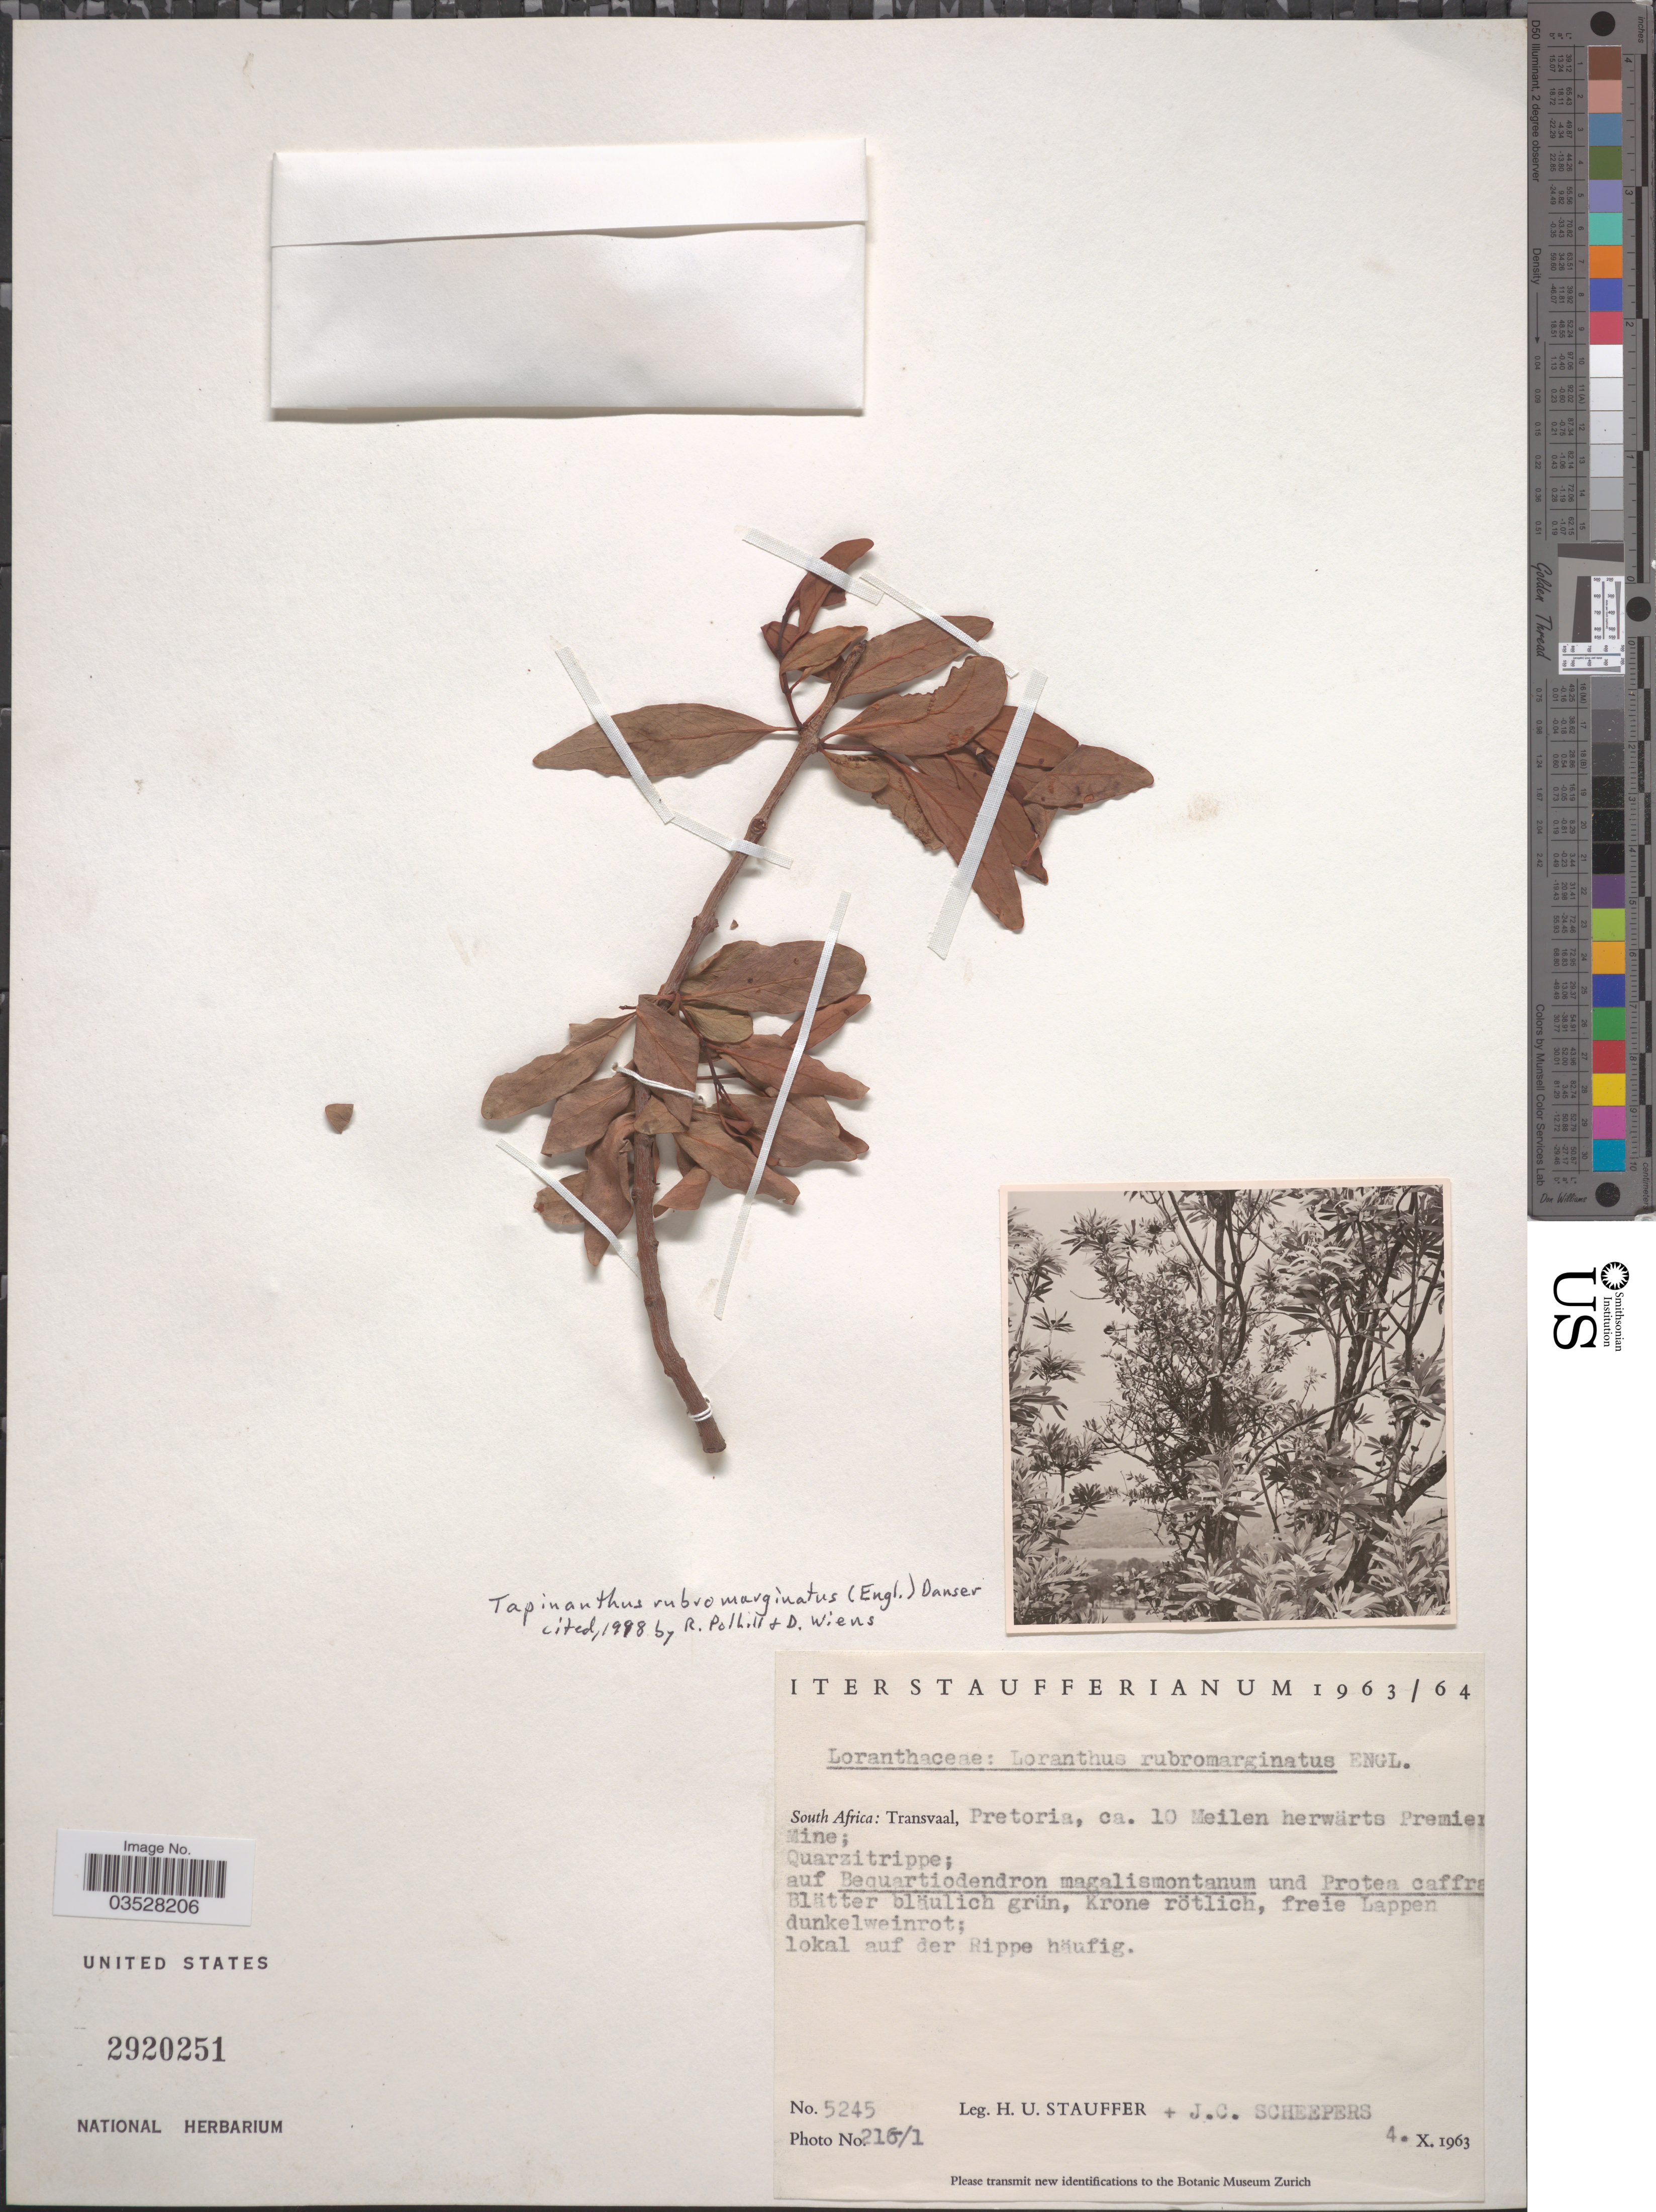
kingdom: Plantae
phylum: Tracheophyta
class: Magnoliopsida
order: Santalales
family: Loranthaceae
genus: Tapinanthus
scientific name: Tapinanthus rubromarginatus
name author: (Engl.) Danser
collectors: H. U. Stauffer & J. Scheepers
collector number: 5245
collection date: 1963-10-04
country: South Africa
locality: Transvaal, Pretoria, ca. 10 Meilen herwärts Premier Mine.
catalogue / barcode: US 2920251